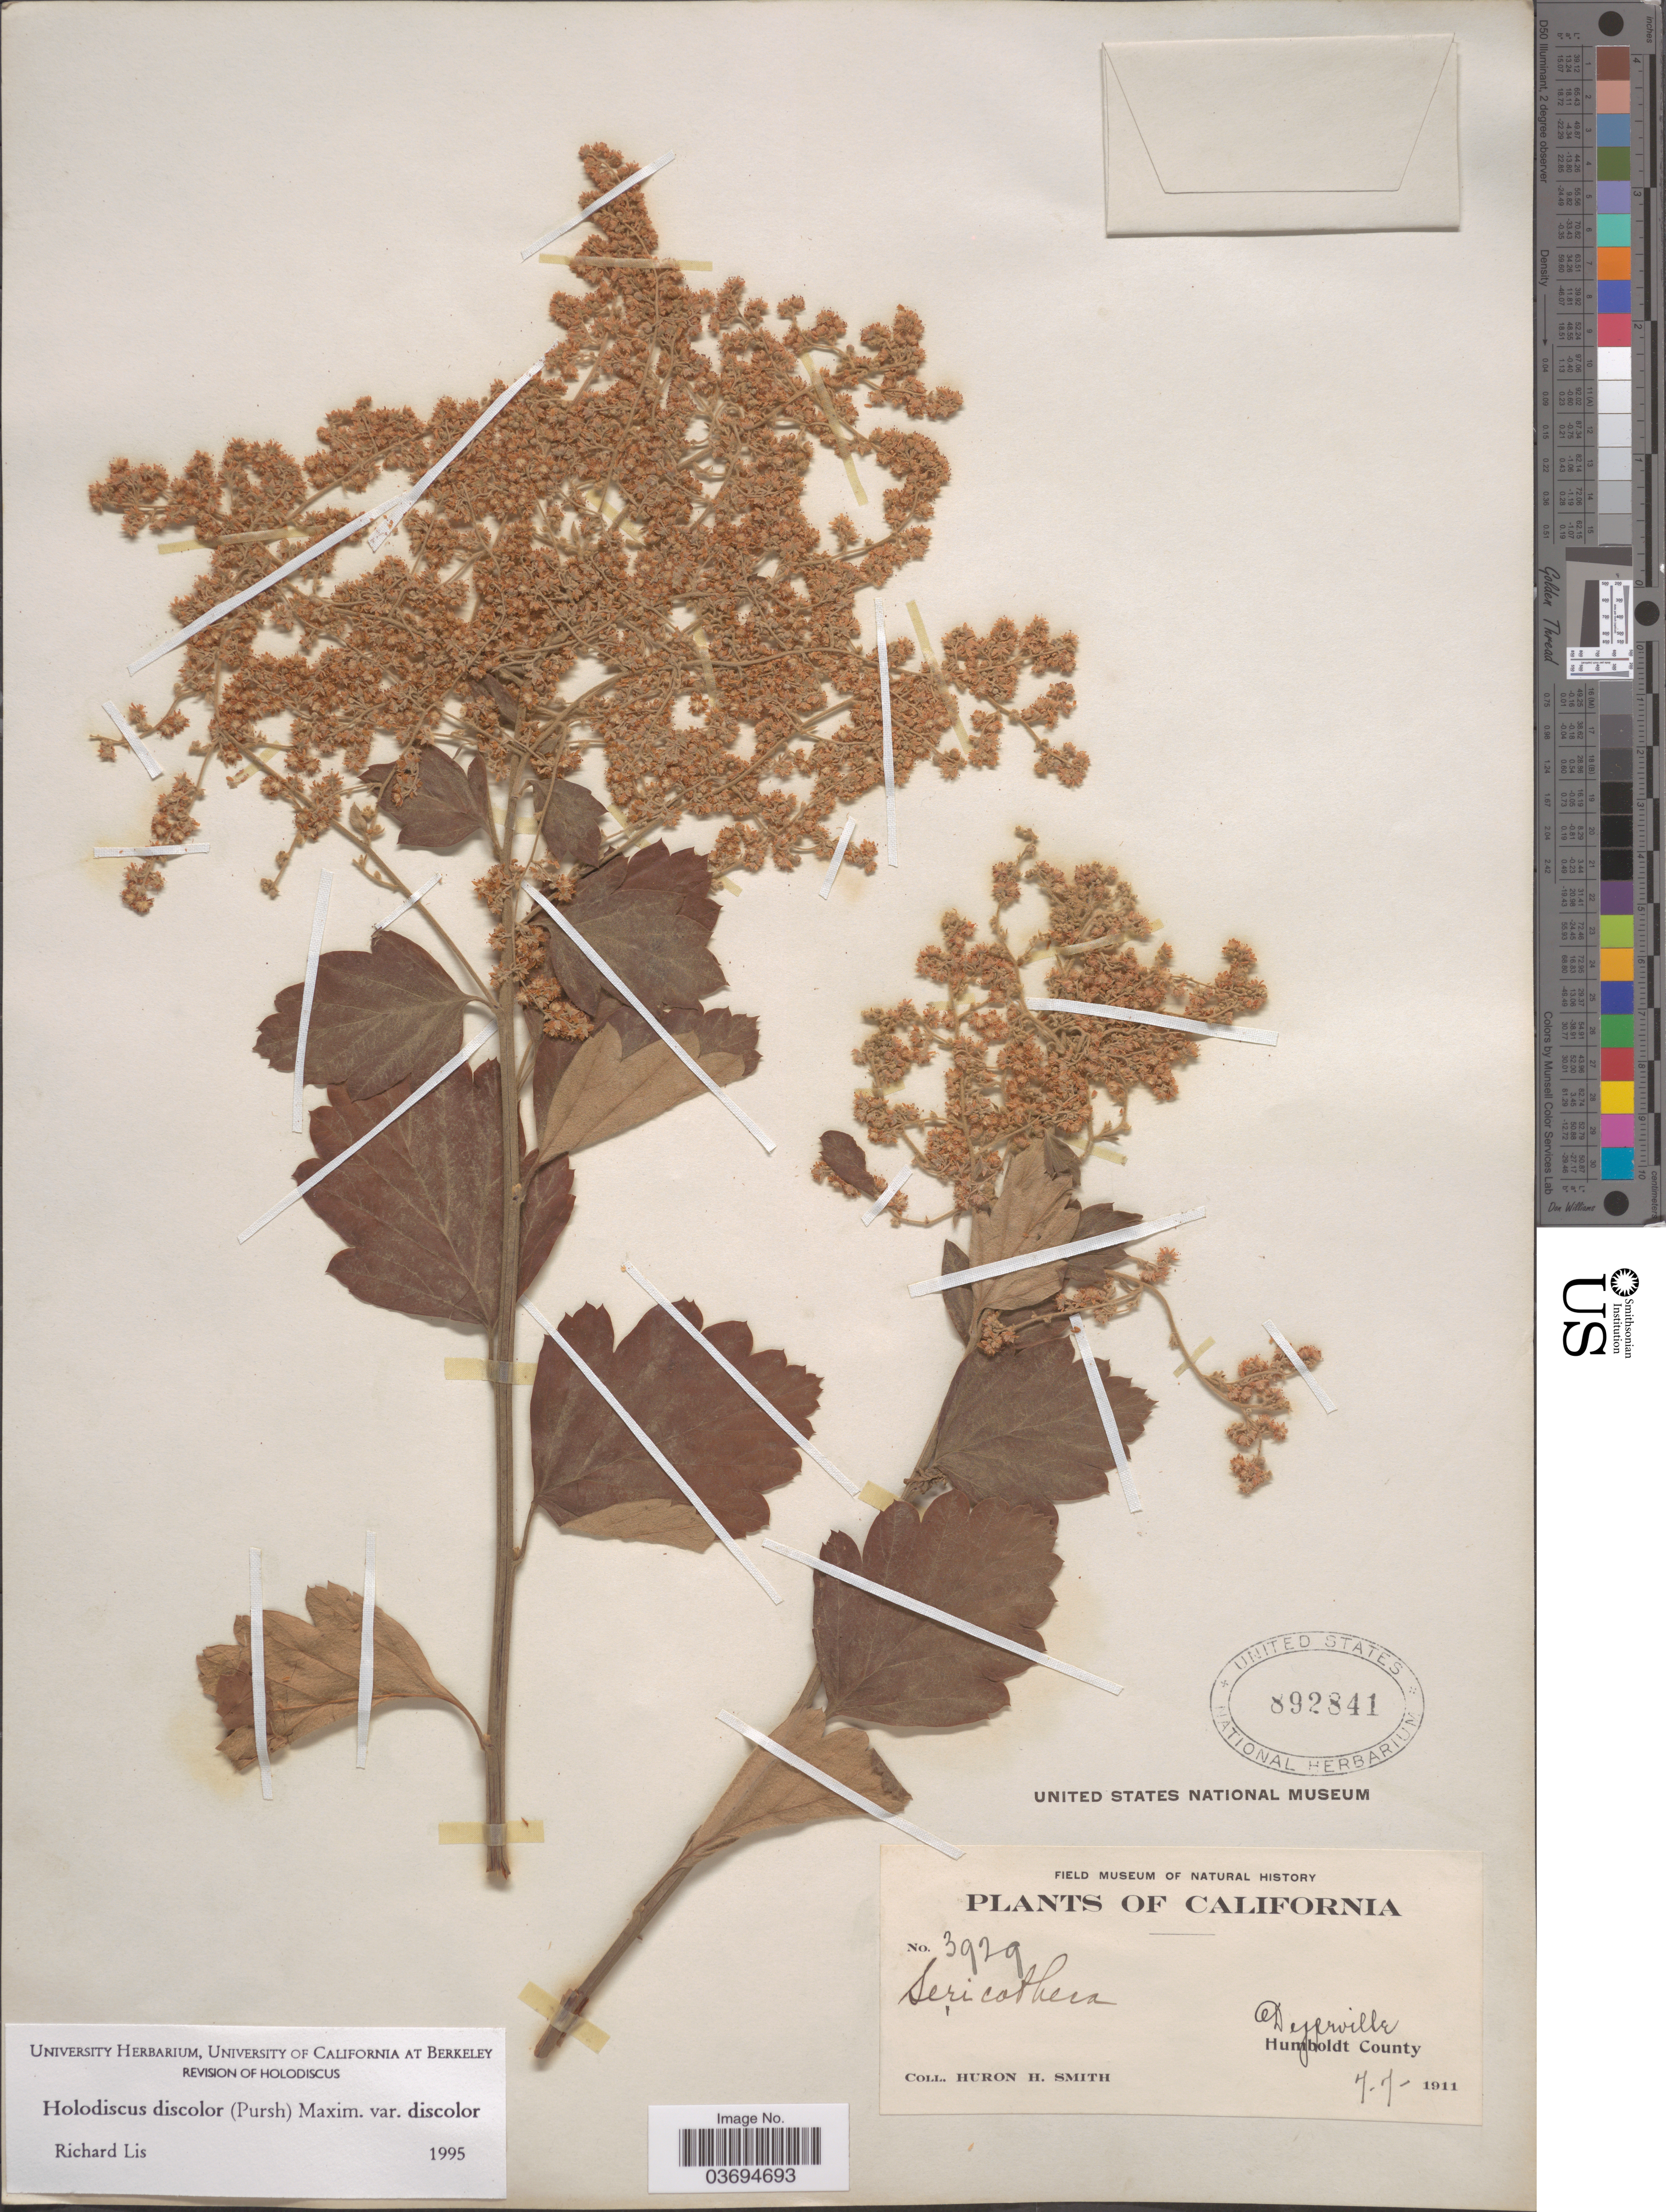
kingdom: Plantae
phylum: Tracheophyta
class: Magnoliopsida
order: Rosales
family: Rosaceae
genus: Holodiscus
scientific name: Holodiscus discolor var. discolor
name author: (Pursh) Maxim.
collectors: Huron H. Smith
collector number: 3929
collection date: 1911-07-07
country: United States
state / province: California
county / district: Humboldt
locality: Dyerville. Humboldt County.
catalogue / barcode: US 892841